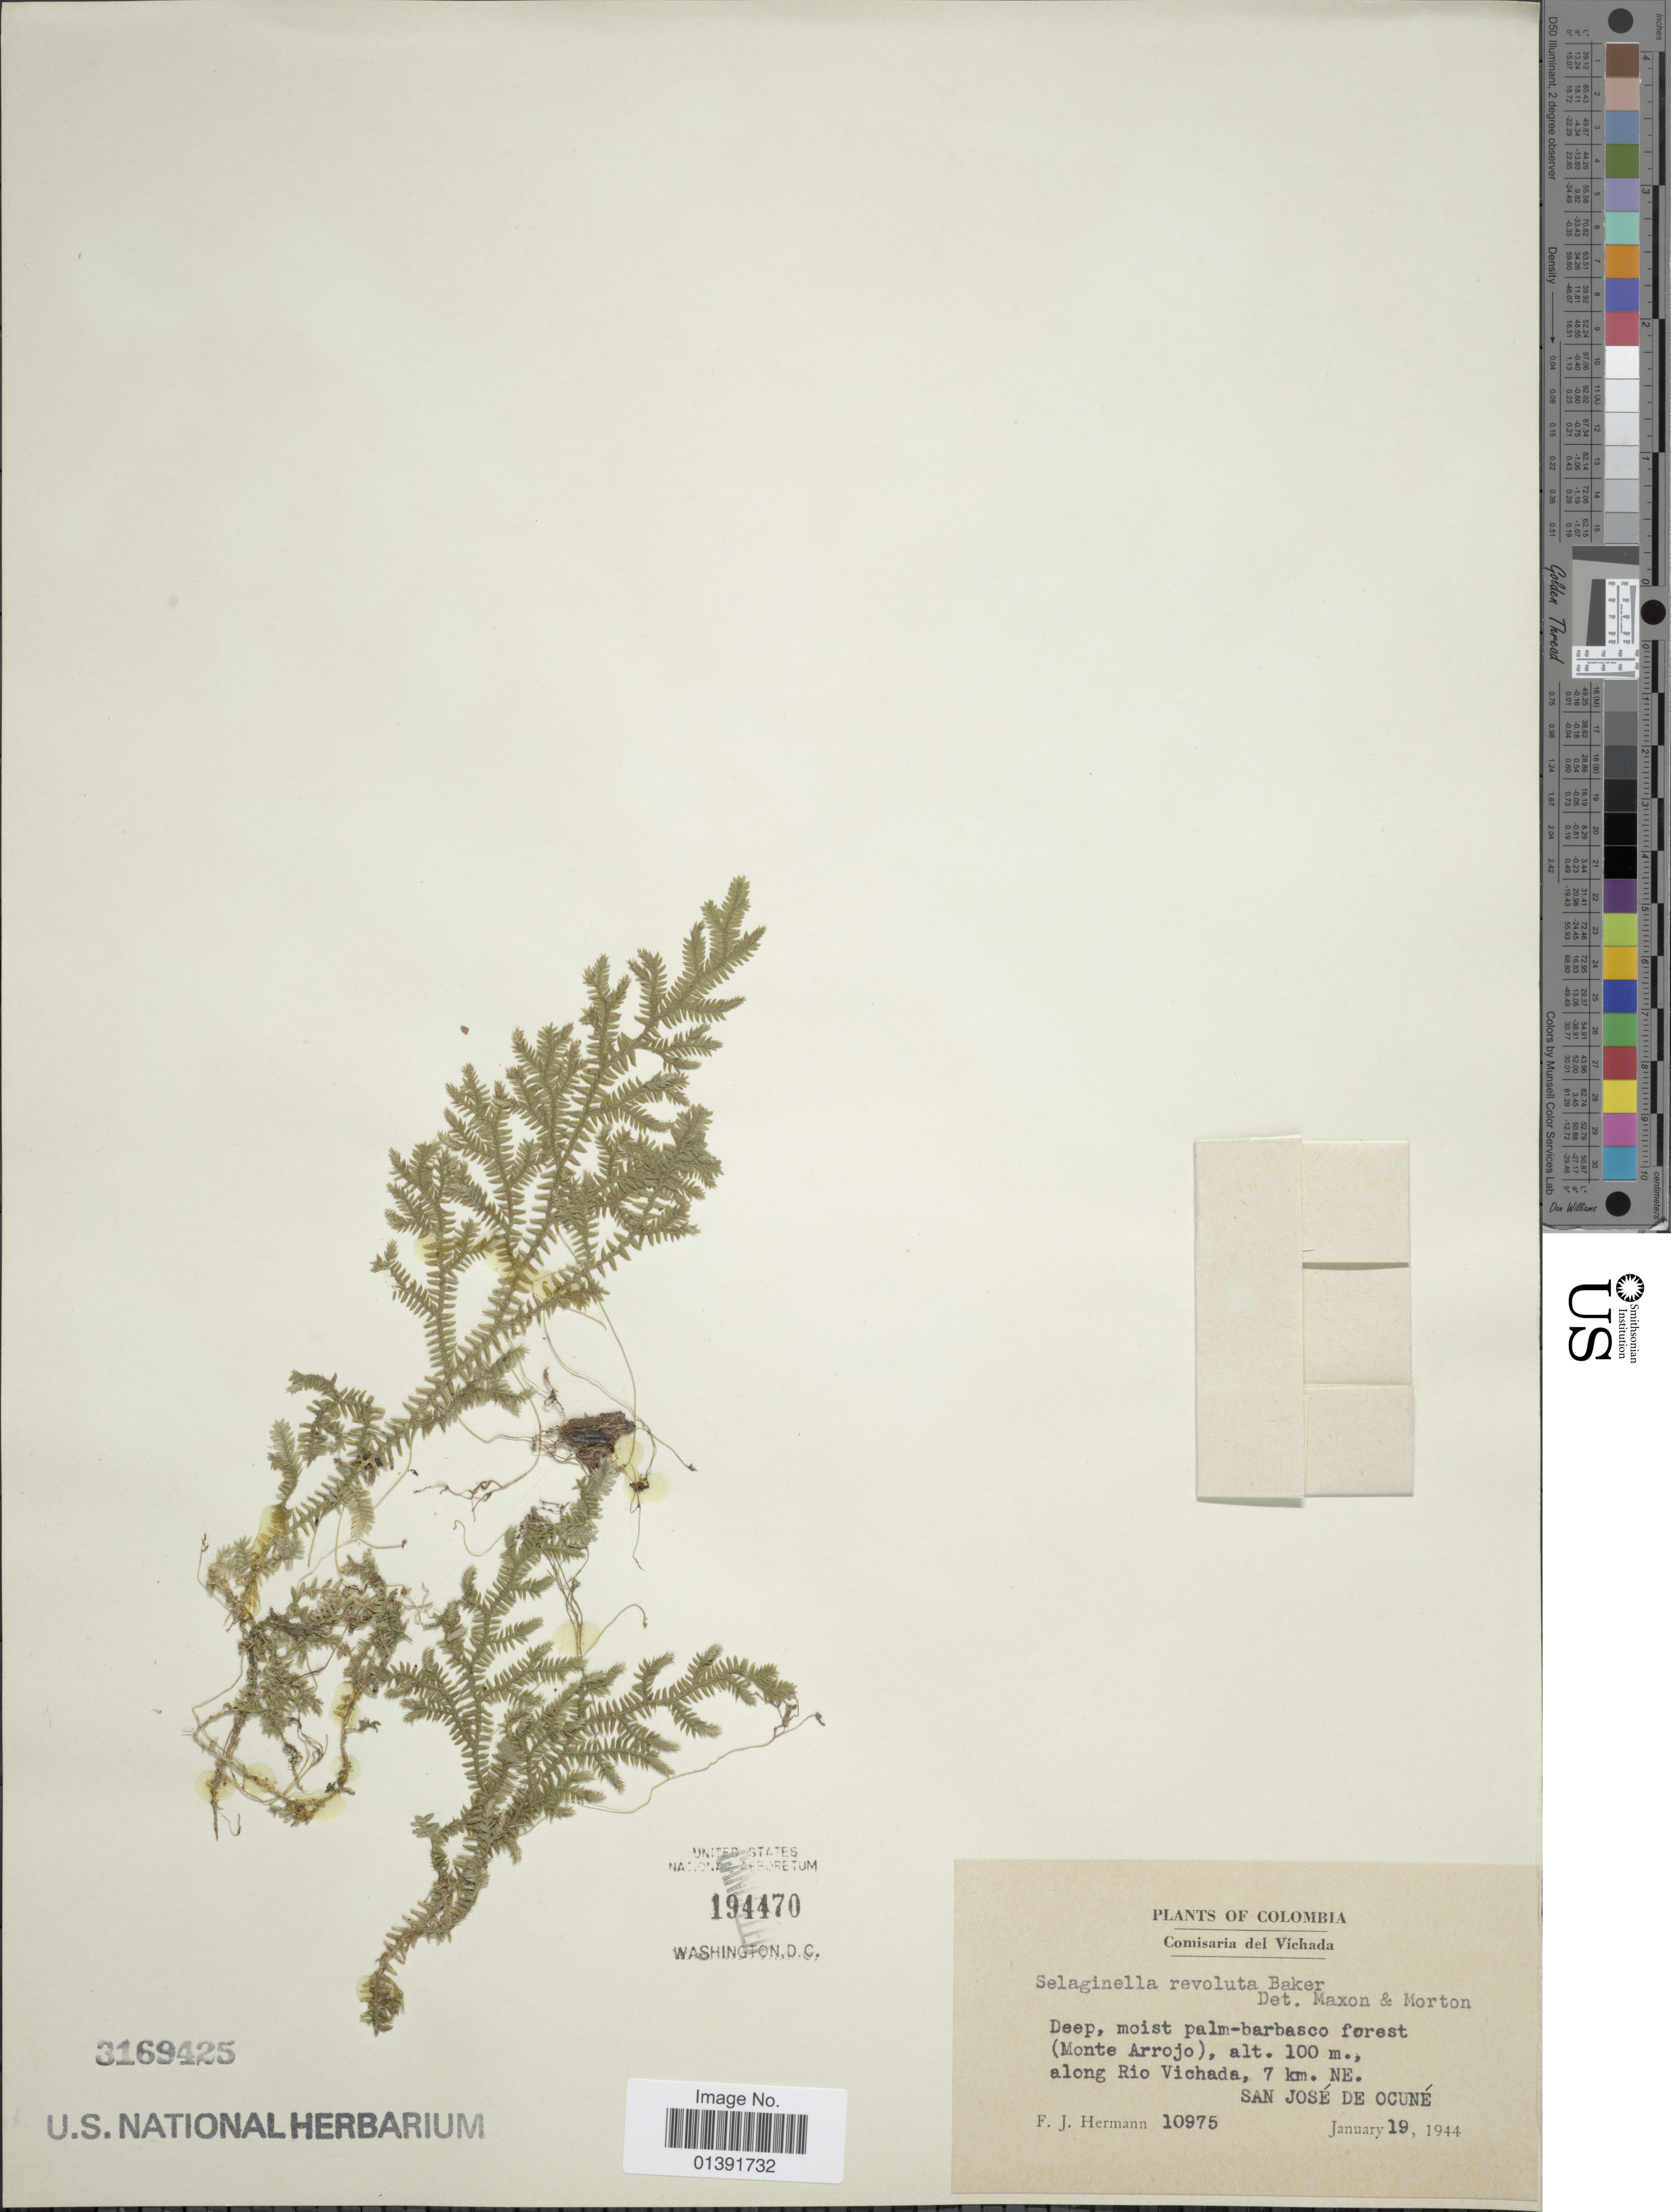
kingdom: Plantae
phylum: Tracheophyta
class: Lycopodiopsida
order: Selaginellales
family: Selaginellaceae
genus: Selaginella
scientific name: Selaginella revoluta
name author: Baker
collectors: F. J. Hermann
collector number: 10975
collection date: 1944-01-19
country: Colombia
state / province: Vichada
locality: Monte Arrojo, along Rio Vichada, 7 km San José de Ocuné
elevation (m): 100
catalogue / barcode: US 194470